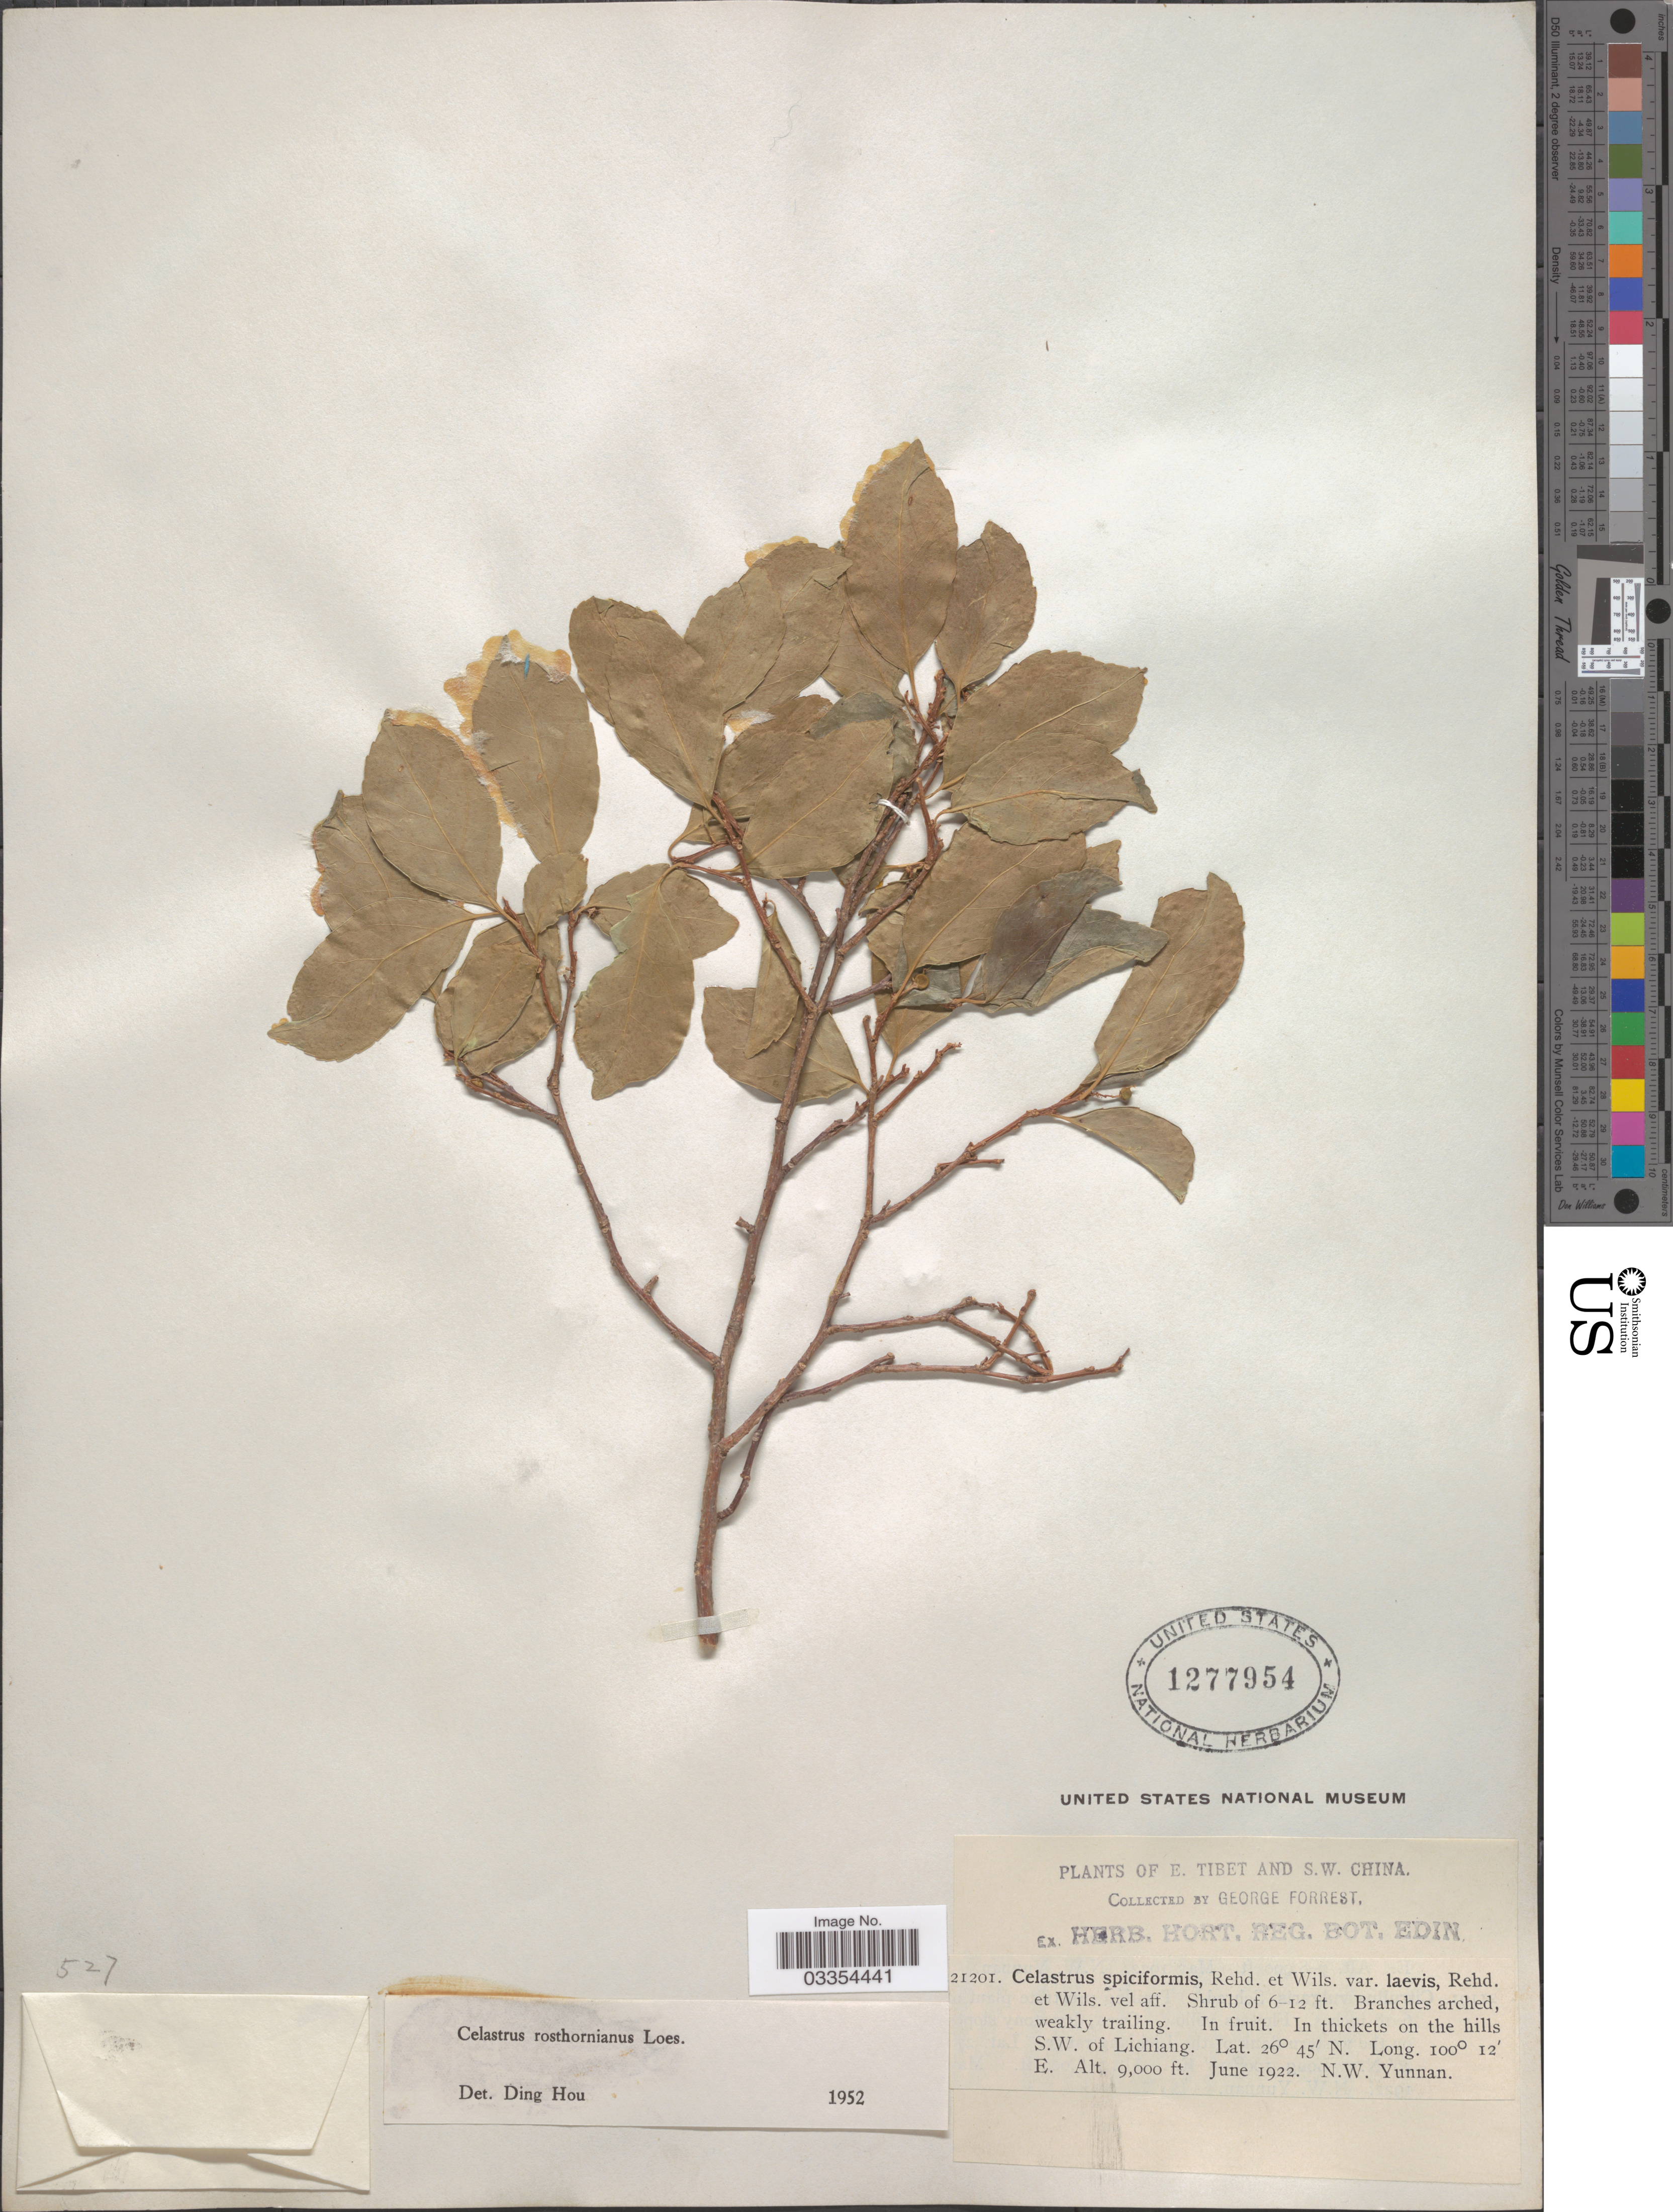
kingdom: Plantae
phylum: Tracheophyta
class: Magnoliopsida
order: Celastrales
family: Celastraceae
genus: Celastrus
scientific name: Celastrus rosthornianus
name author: Loes.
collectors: G. Forrest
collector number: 21201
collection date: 1922-06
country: China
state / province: Yunnan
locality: E. Tibet and S.W. China, In thickets on the hills S.W. of Lichiang, N.W. Yunnan.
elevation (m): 2743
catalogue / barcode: US 1277954